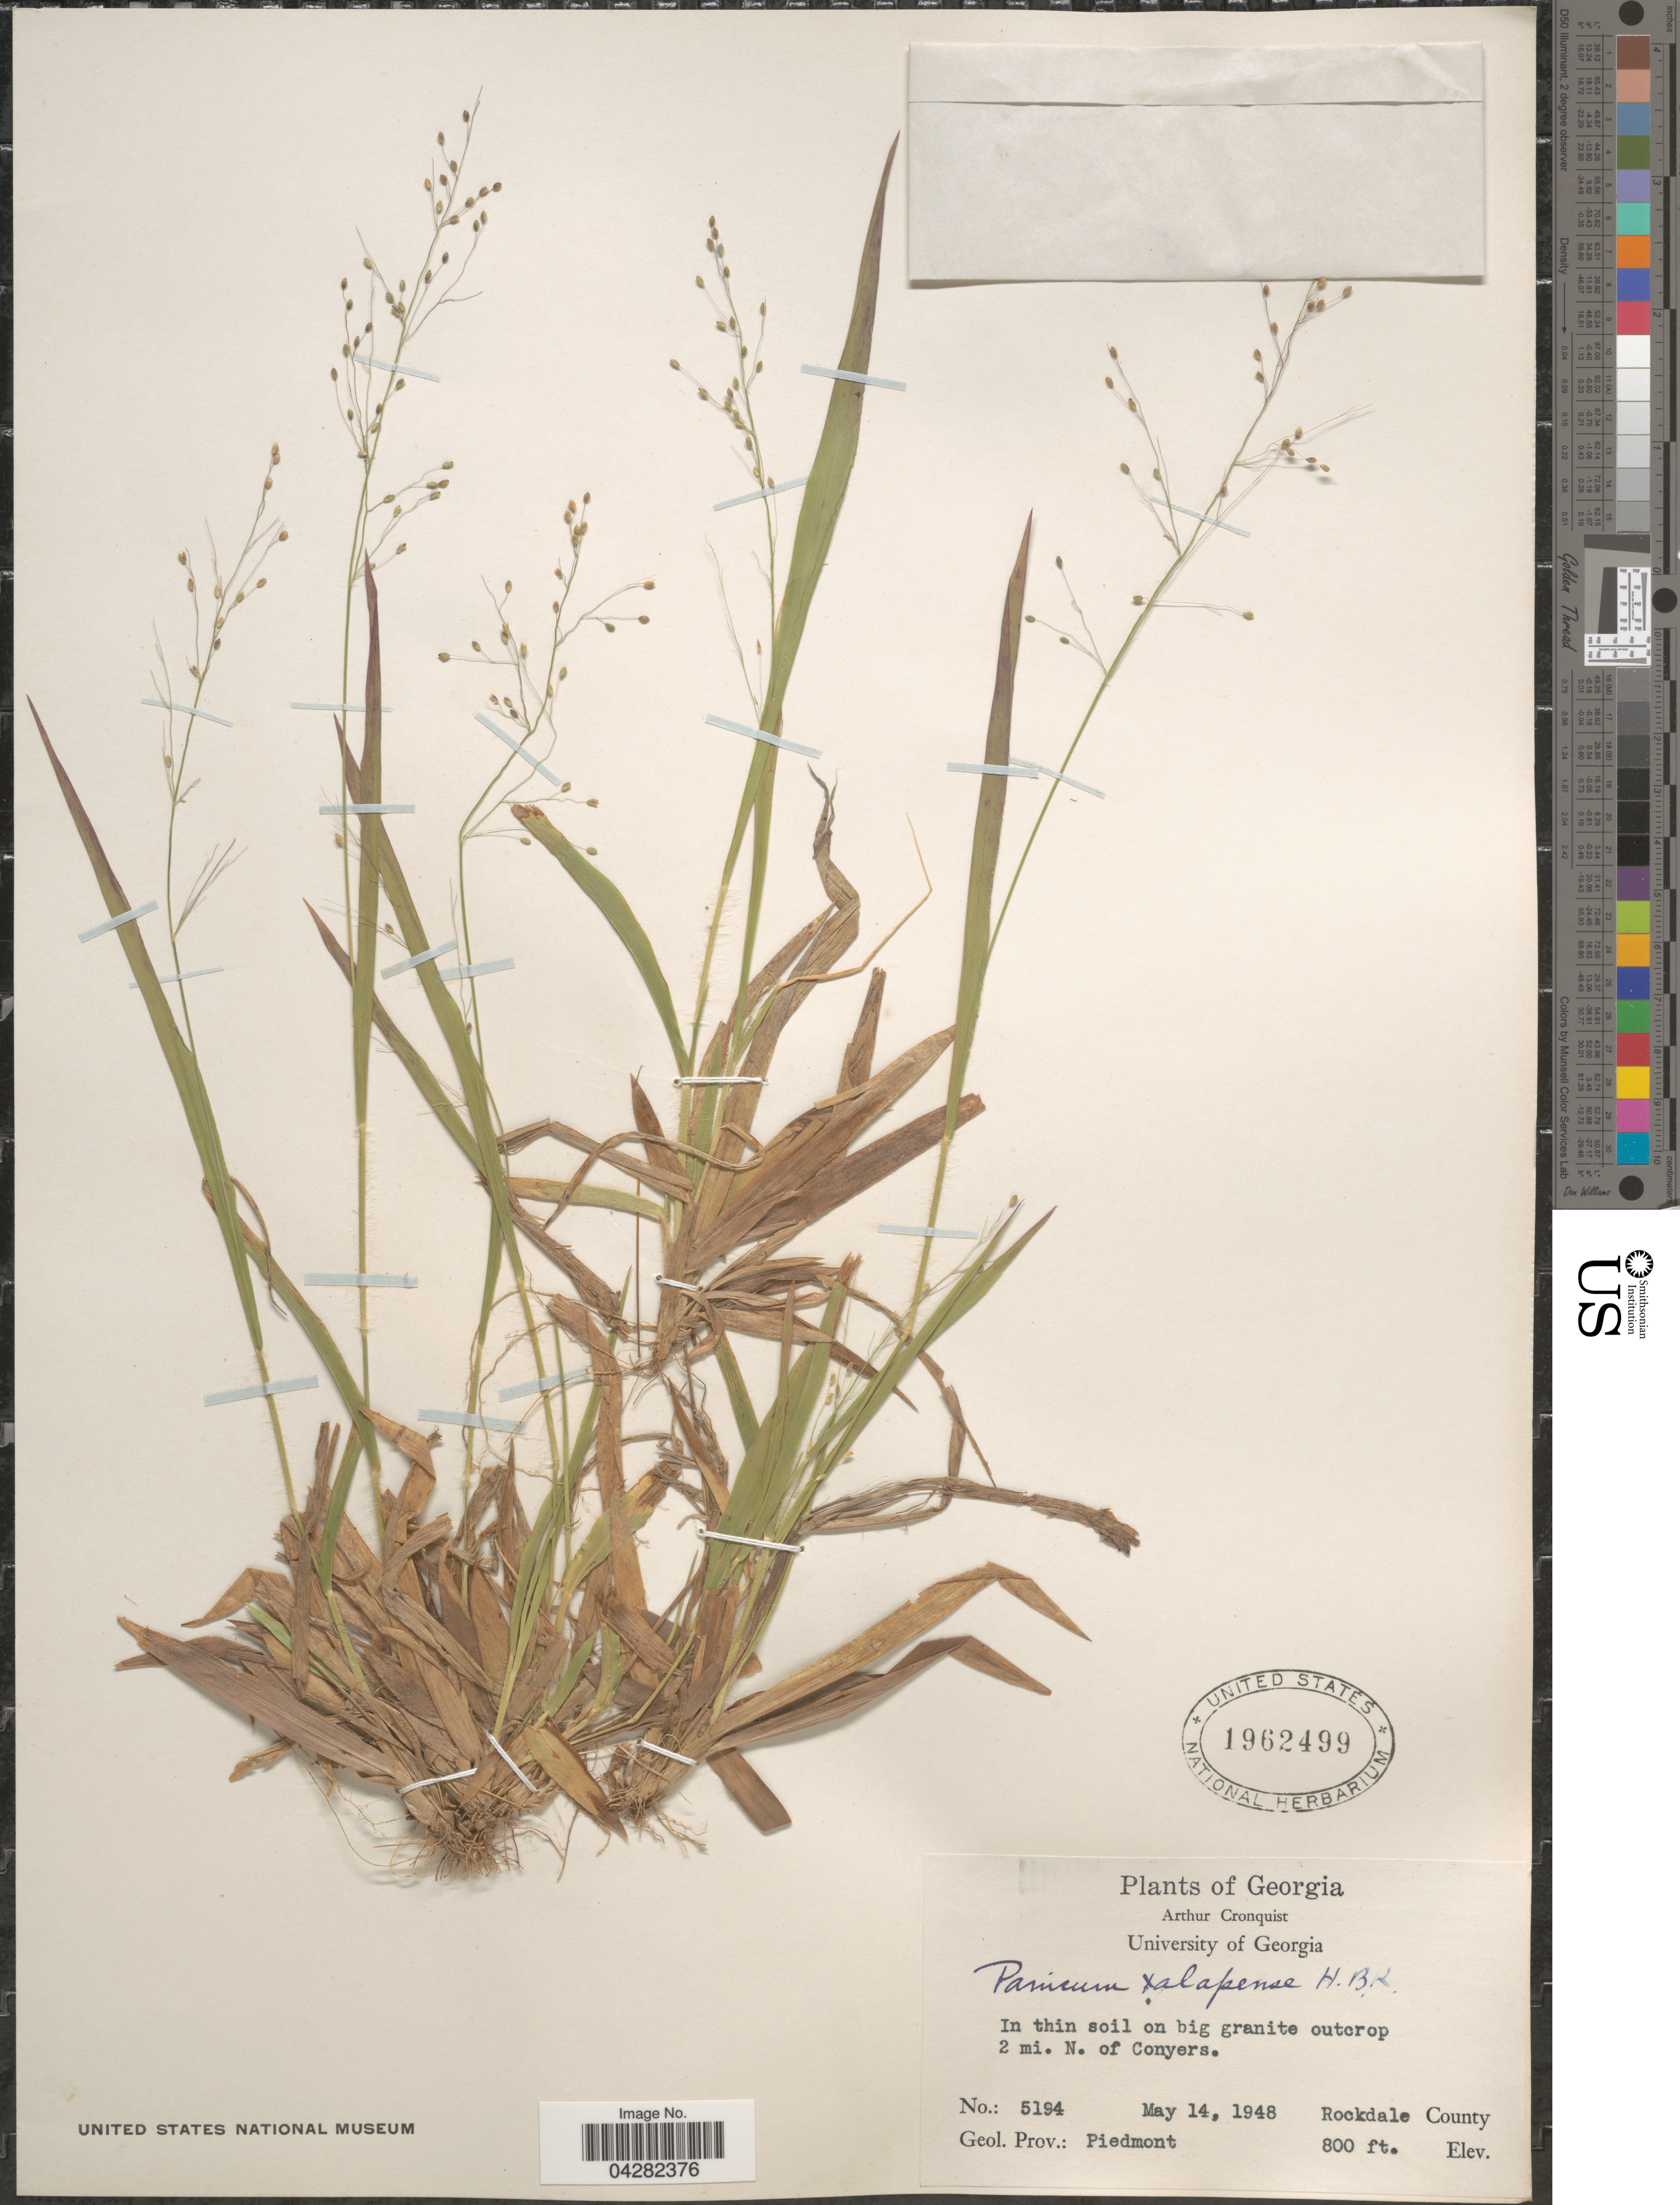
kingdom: Plantae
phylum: Tracheophyta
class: Liliopsida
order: Poales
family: Poaceae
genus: Dichanthelium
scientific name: Dichanthelium laxiflorum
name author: (Lam.) Gould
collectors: A. J. Cronquist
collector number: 5194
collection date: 1948-05-14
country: United States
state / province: Georgia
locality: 2 mi. N. of Conyers. Rockdale County. Geol. Prov.: Piedmont.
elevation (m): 244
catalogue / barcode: US 1962499